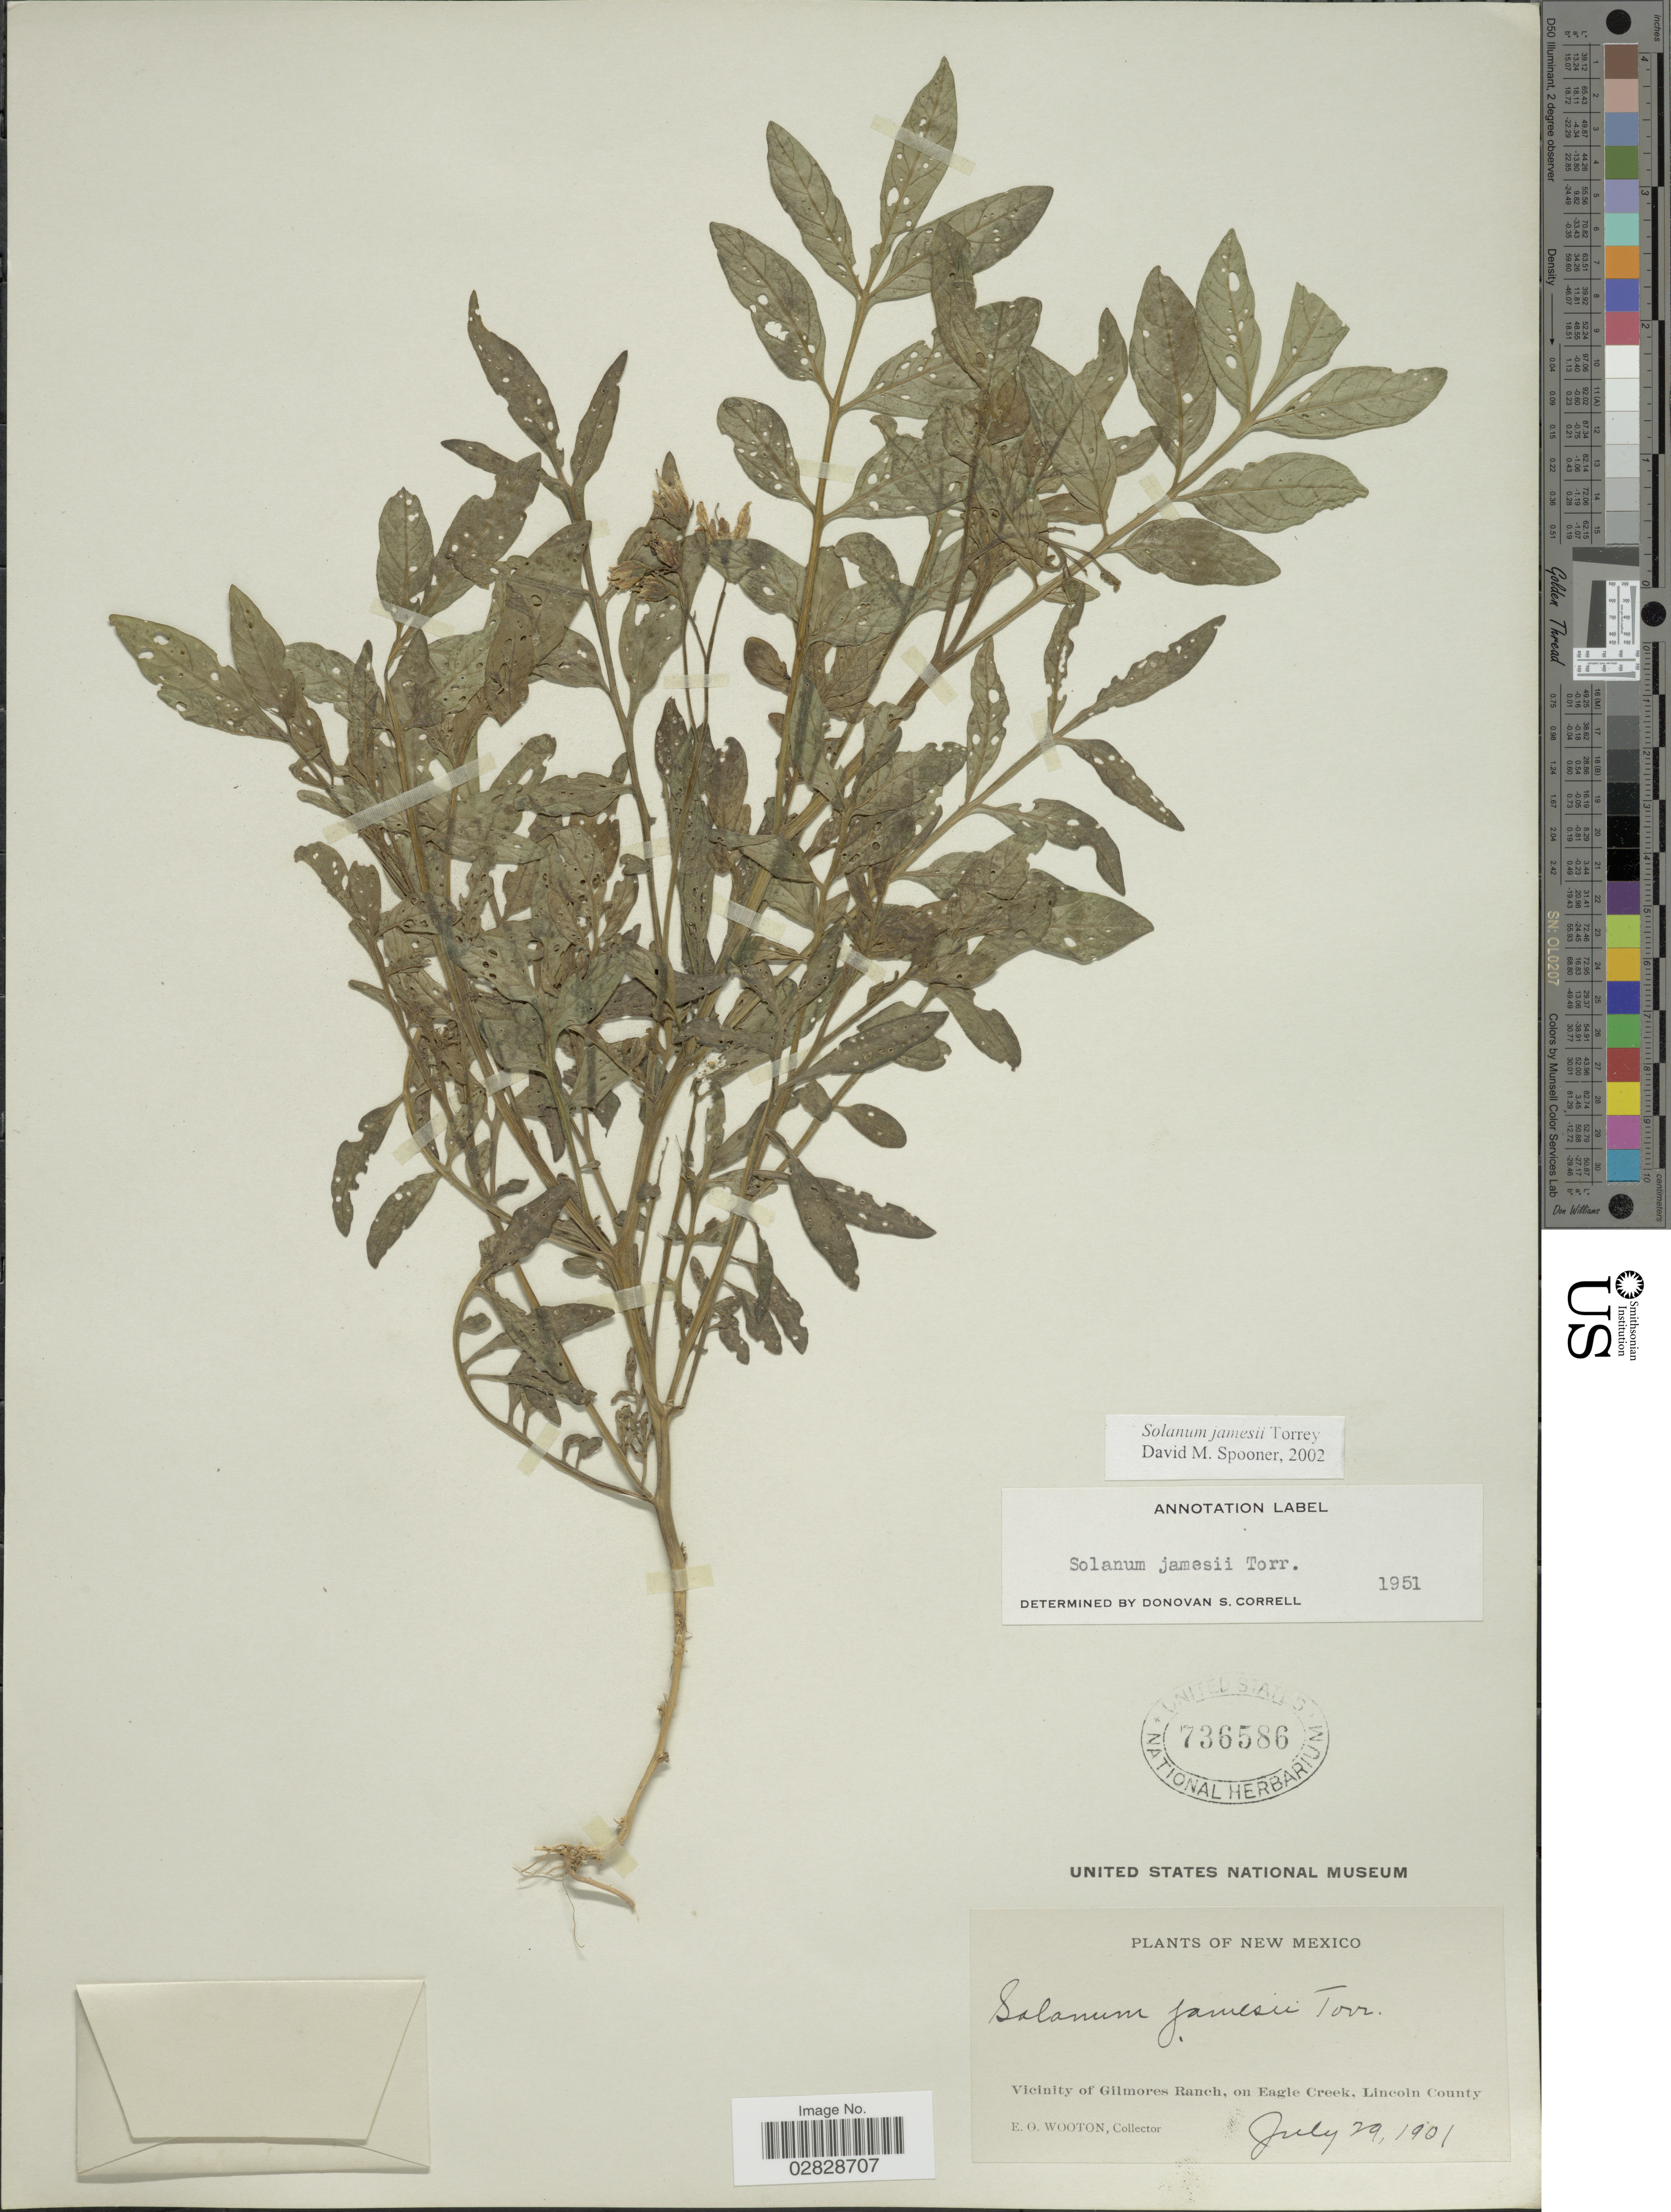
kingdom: Plantae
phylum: Tracheophyta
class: Magnoliopsida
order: Solanales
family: Solanaceae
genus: Solanum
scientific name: Solanum jamesii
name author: Torr.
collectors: E. O. Wooton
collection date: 1901-07-29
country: United States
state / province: New Mexico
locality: Vicinity of Gilmores Ranch, on Eagle Creek, Lincoln County.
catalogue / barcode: US 736586